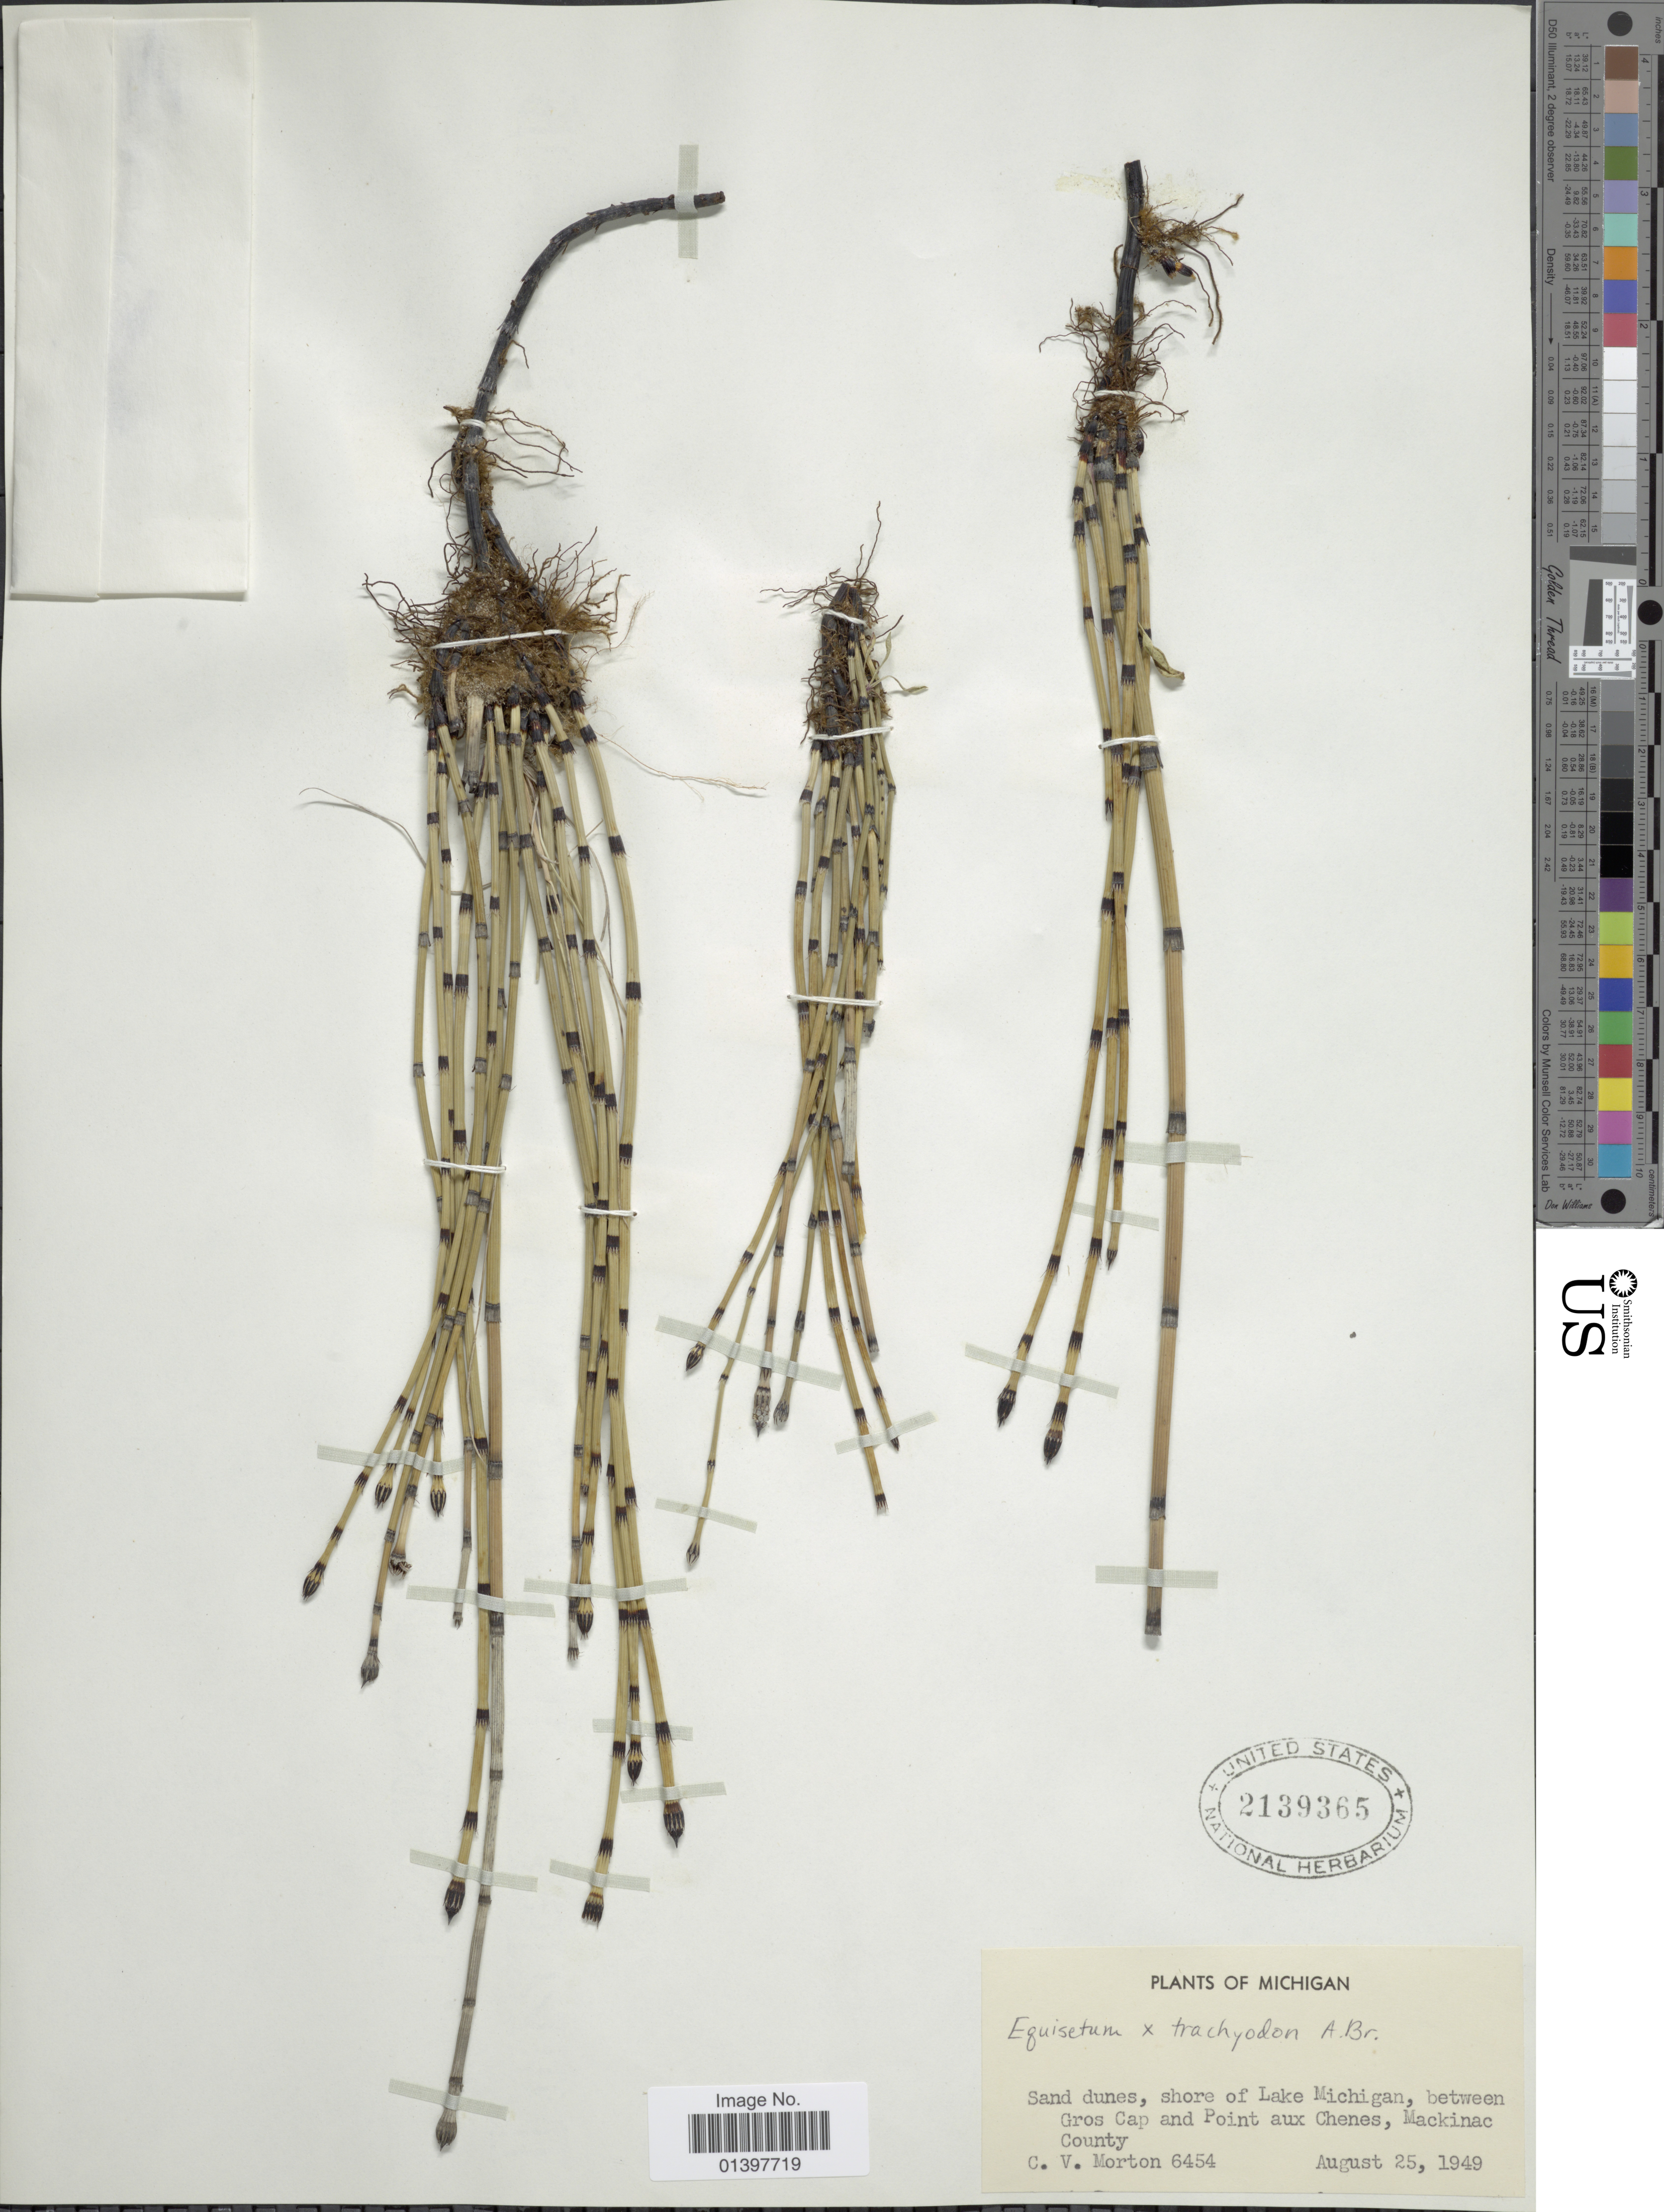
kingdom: Plantae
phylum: Tracheophyta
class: Polypodiopsida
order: Equisetales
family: Equisetaceae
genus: Equisetum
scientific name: Equisetum x trachyodon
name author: A. Braun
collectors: C. V. Morton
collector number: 6454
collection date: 1949-08-25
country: United States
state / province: Michigan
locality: Sand dunes, shore of Lake Michigan, between Gros Cap and Point aux Chenes, Mackinac County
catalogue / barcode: US 2139365